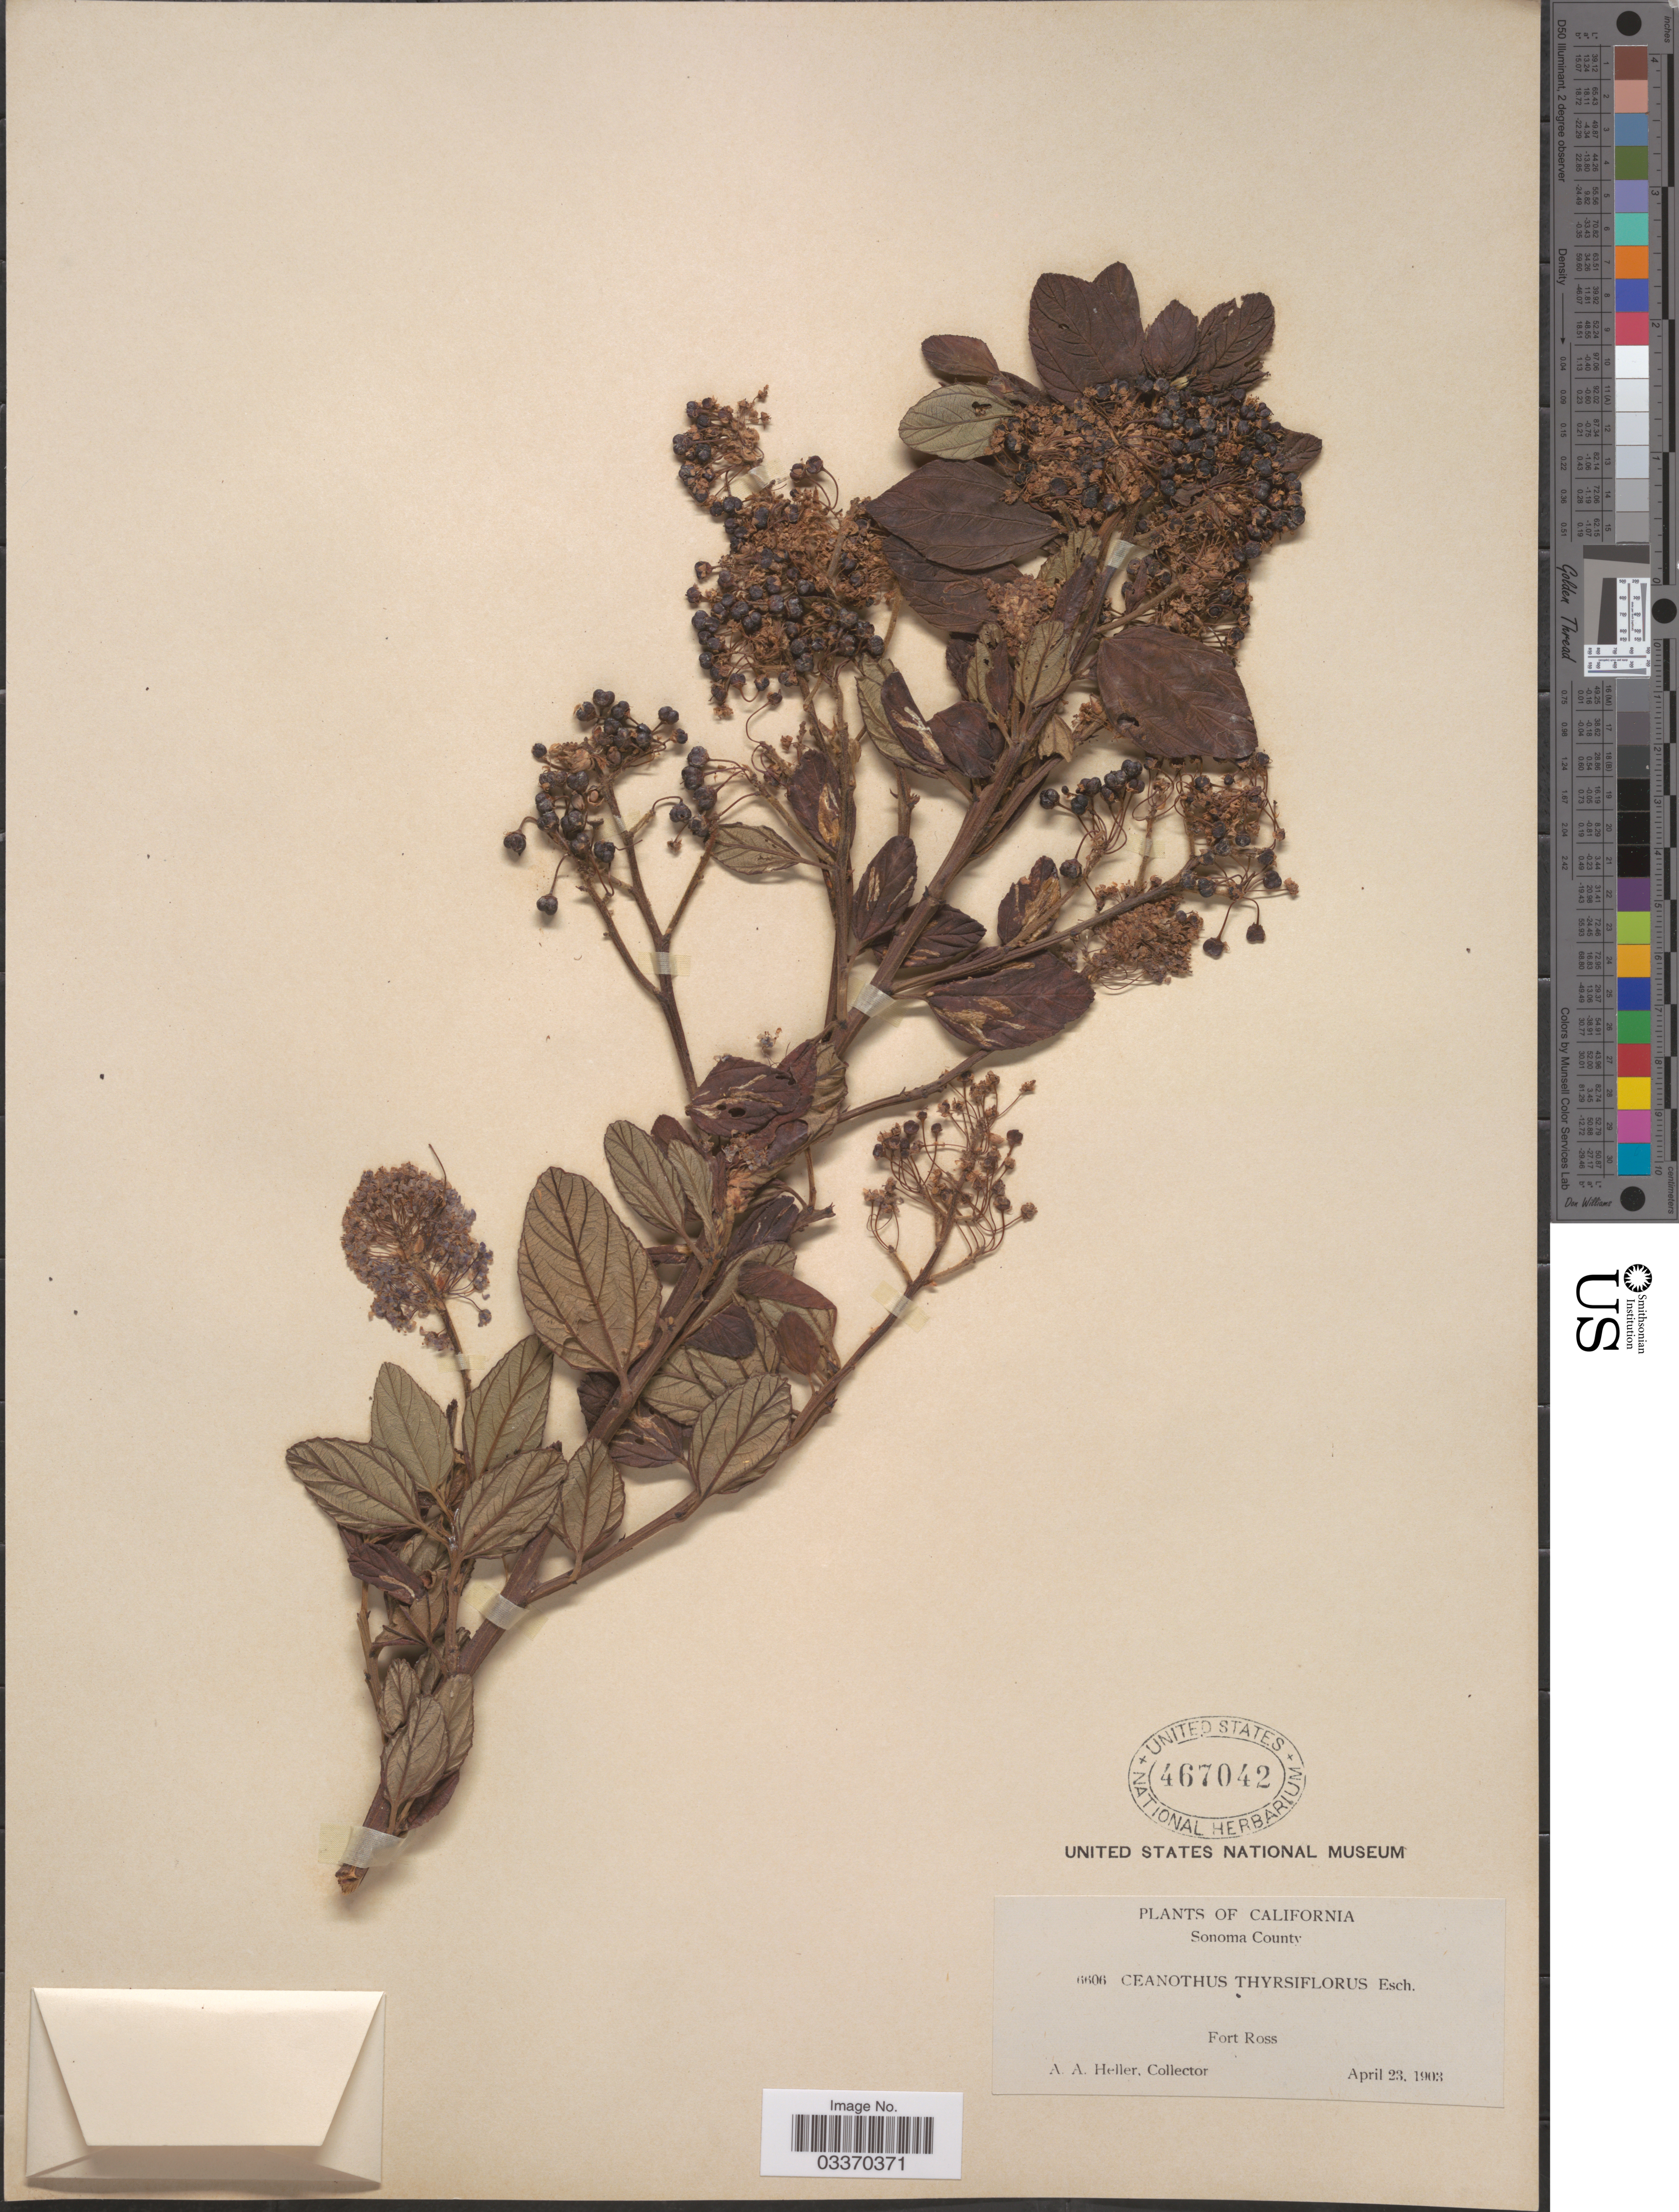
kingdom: Plantae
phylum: Tracheophyta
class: Magnoliopsida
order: Rosales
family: Rhamnaceae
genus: Ceanothus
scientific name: Ceanothus thyrsiflorus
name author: Eschsch.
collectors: A. A. Heller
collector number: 6606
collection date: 1903-04-23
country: United States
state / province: California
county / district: Sonoma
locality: Sonoma County. Fort Rose.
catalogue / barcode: US 467042